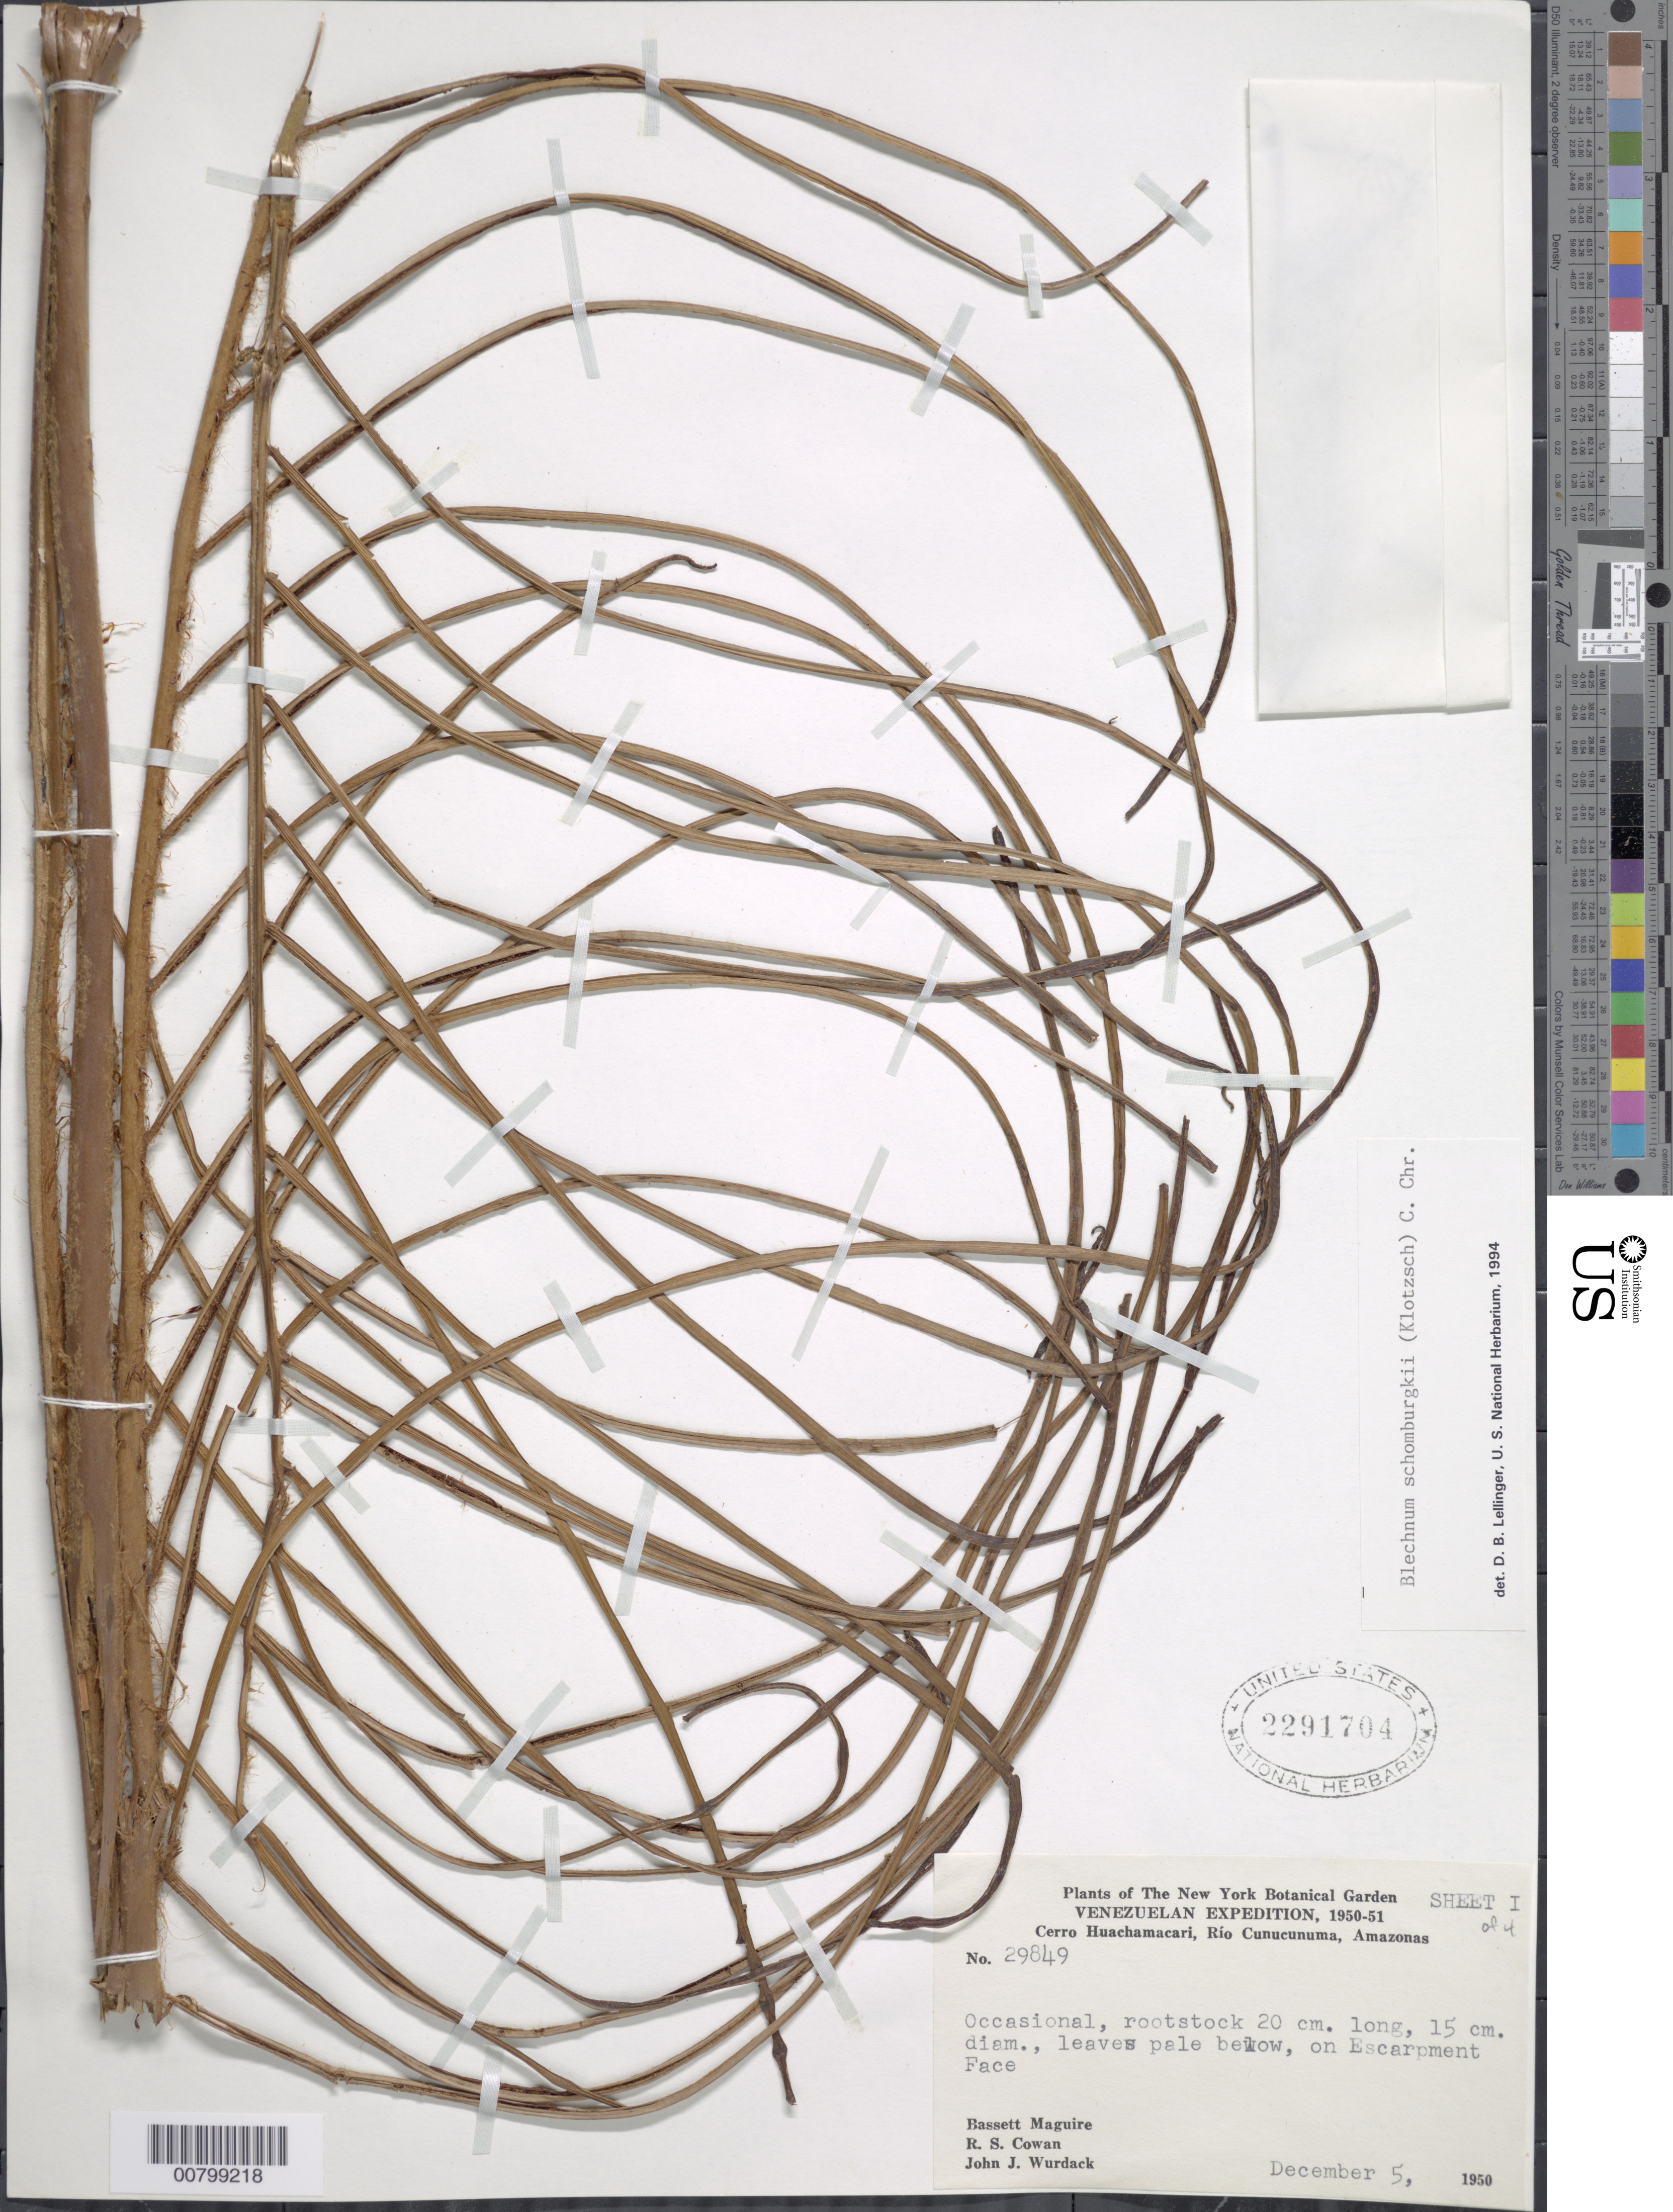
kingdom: Plantae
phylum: Tracheophyta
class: Polypodiopsida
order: Polypodiales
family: Blechnaceae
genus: Blechnum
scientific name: Blechnum schomburgkii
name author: (Klotzsch) C. Chr.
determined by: Morton, C. V.; Lellinger, D. B.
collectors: B. Maguire, R. S. Cowan & J. J. Wurdack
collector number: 29849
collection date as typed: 5-Dec-50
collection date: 1950-12-05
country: Venezuela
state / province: Amazonas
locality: Cerro Huachamacari, Río Cunucunuma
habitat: Escarpment face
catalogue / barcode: US 2291704